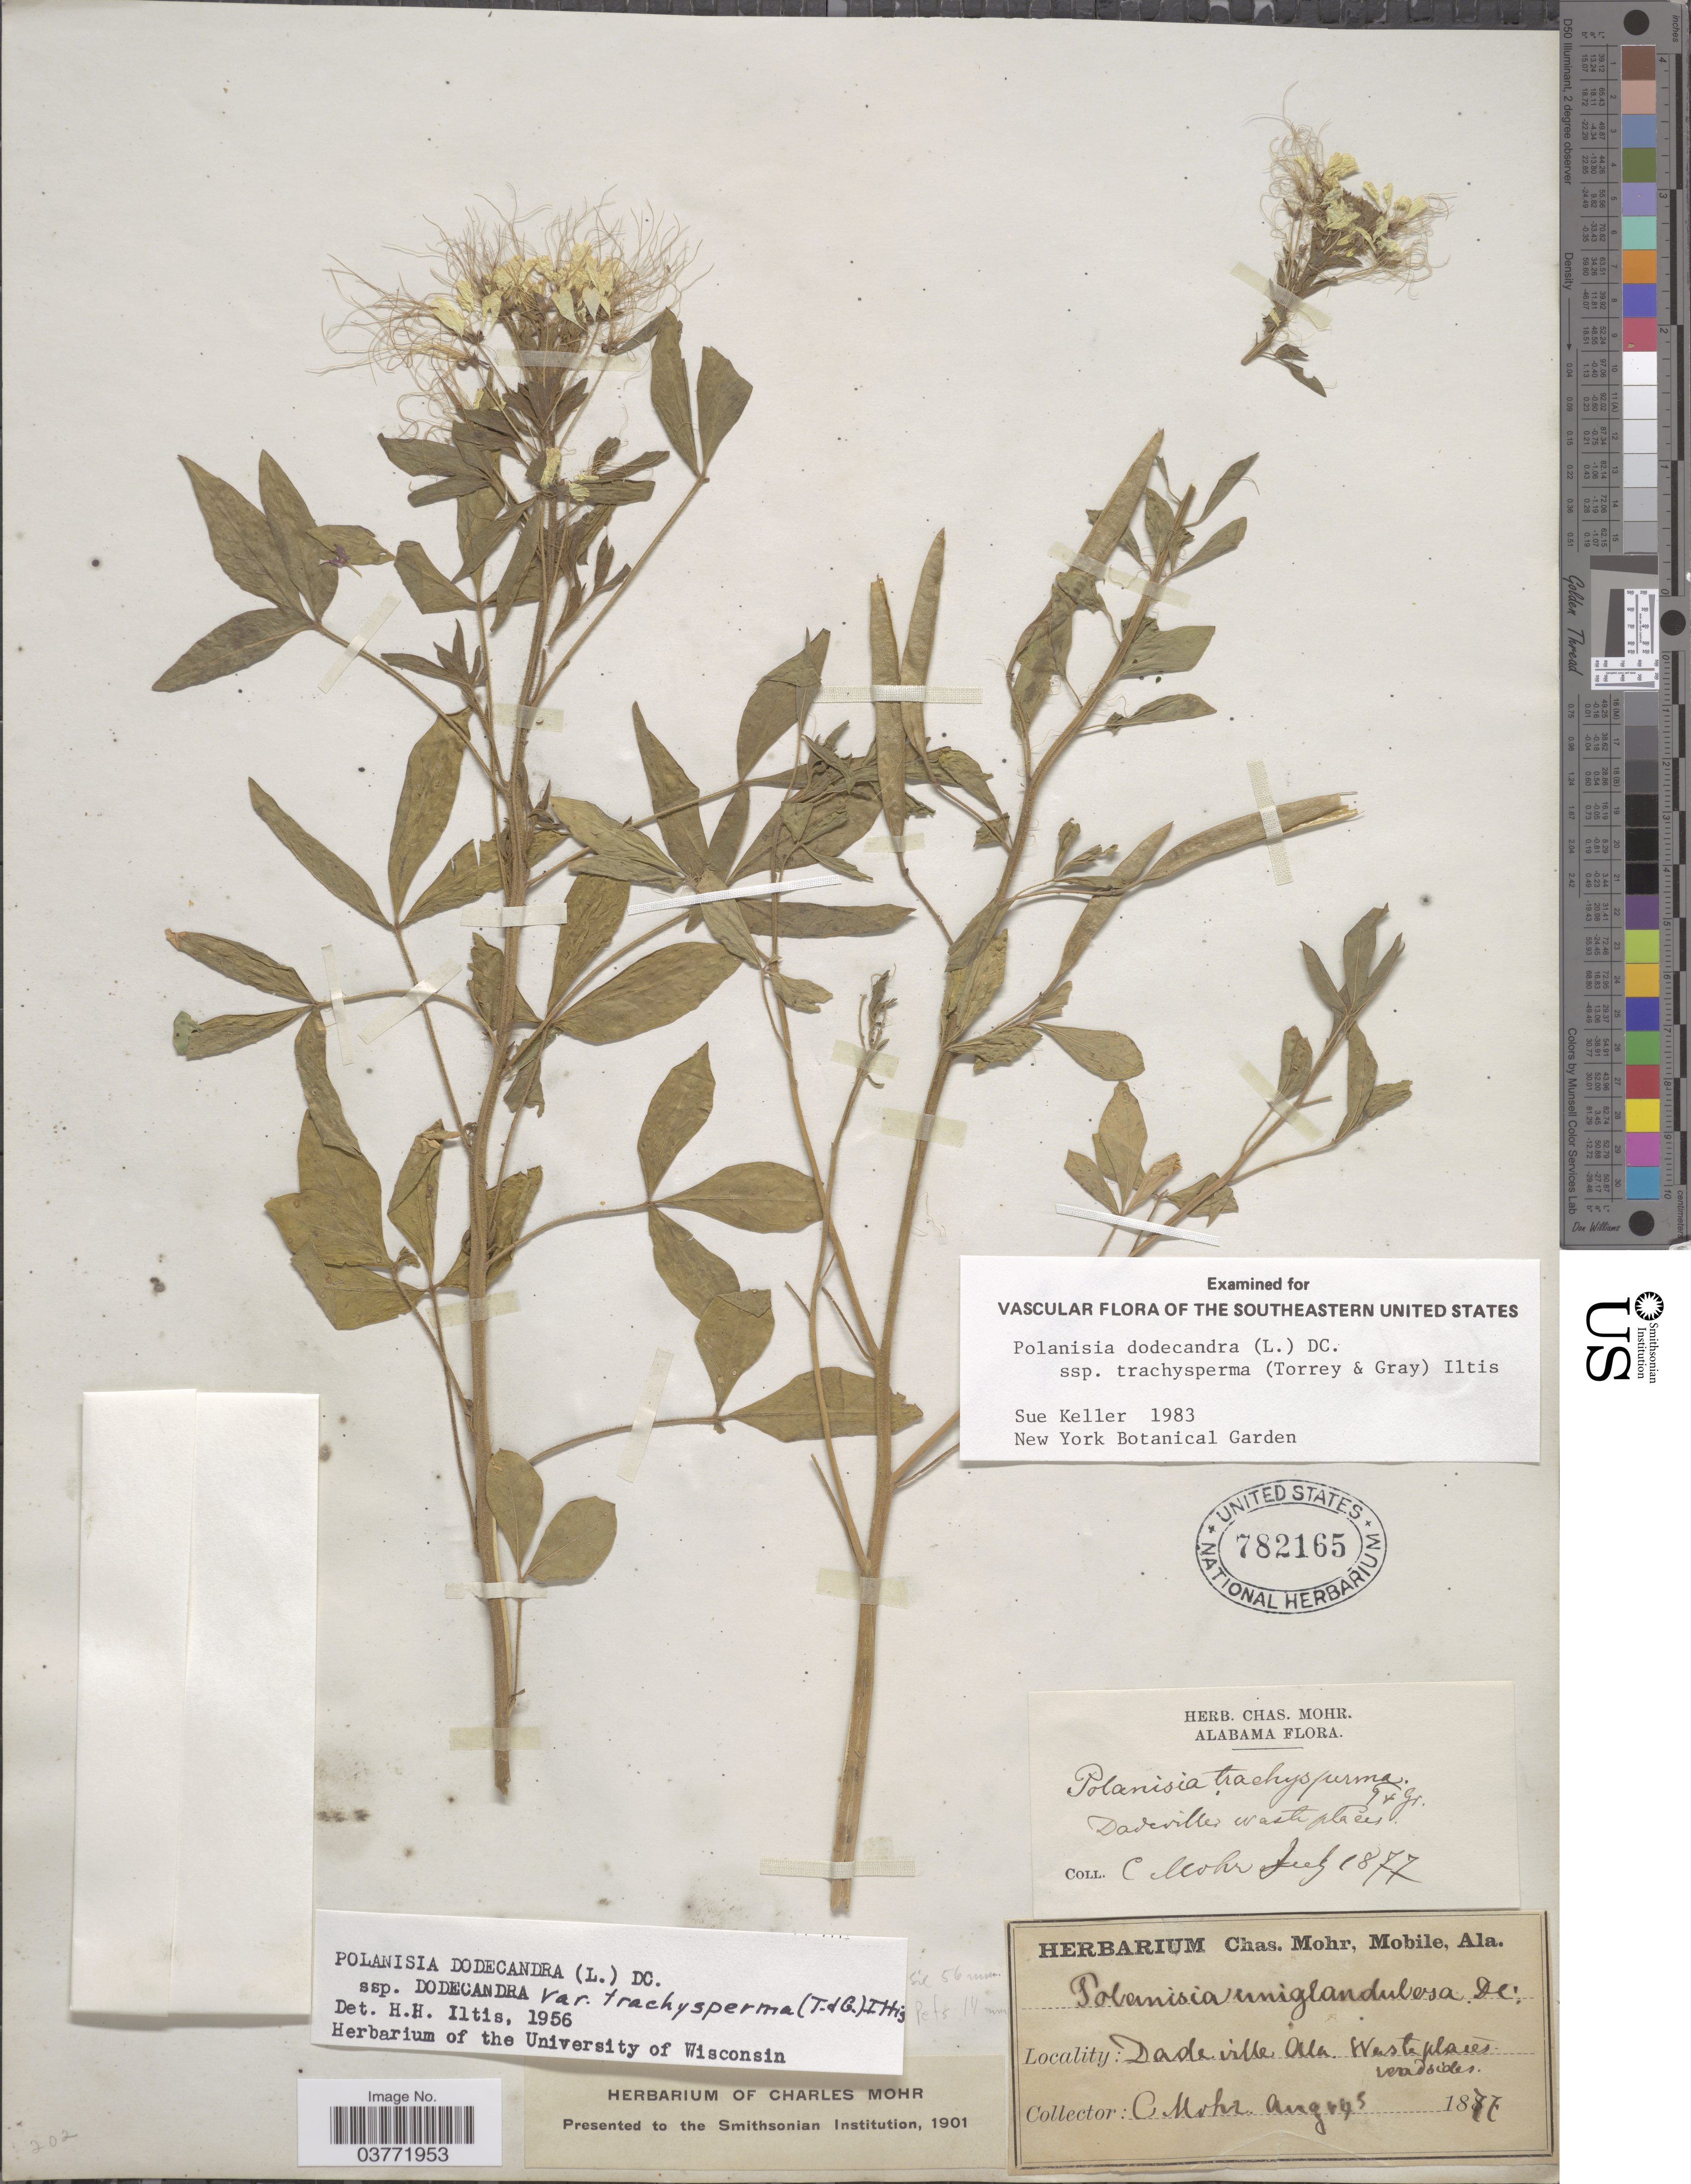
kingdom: Plantae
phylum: Tracheophyta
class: Magnoliopsida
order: Brassicales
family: Cleomaceae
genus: Polanisia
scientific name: Polanisia trachysperma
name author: Torr. & A. Gray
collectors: Mohr, C. T. (herbarium)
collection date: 1877-07/1877-08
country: United States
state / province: Alabama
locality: Dadeville.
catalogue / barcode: US 782165